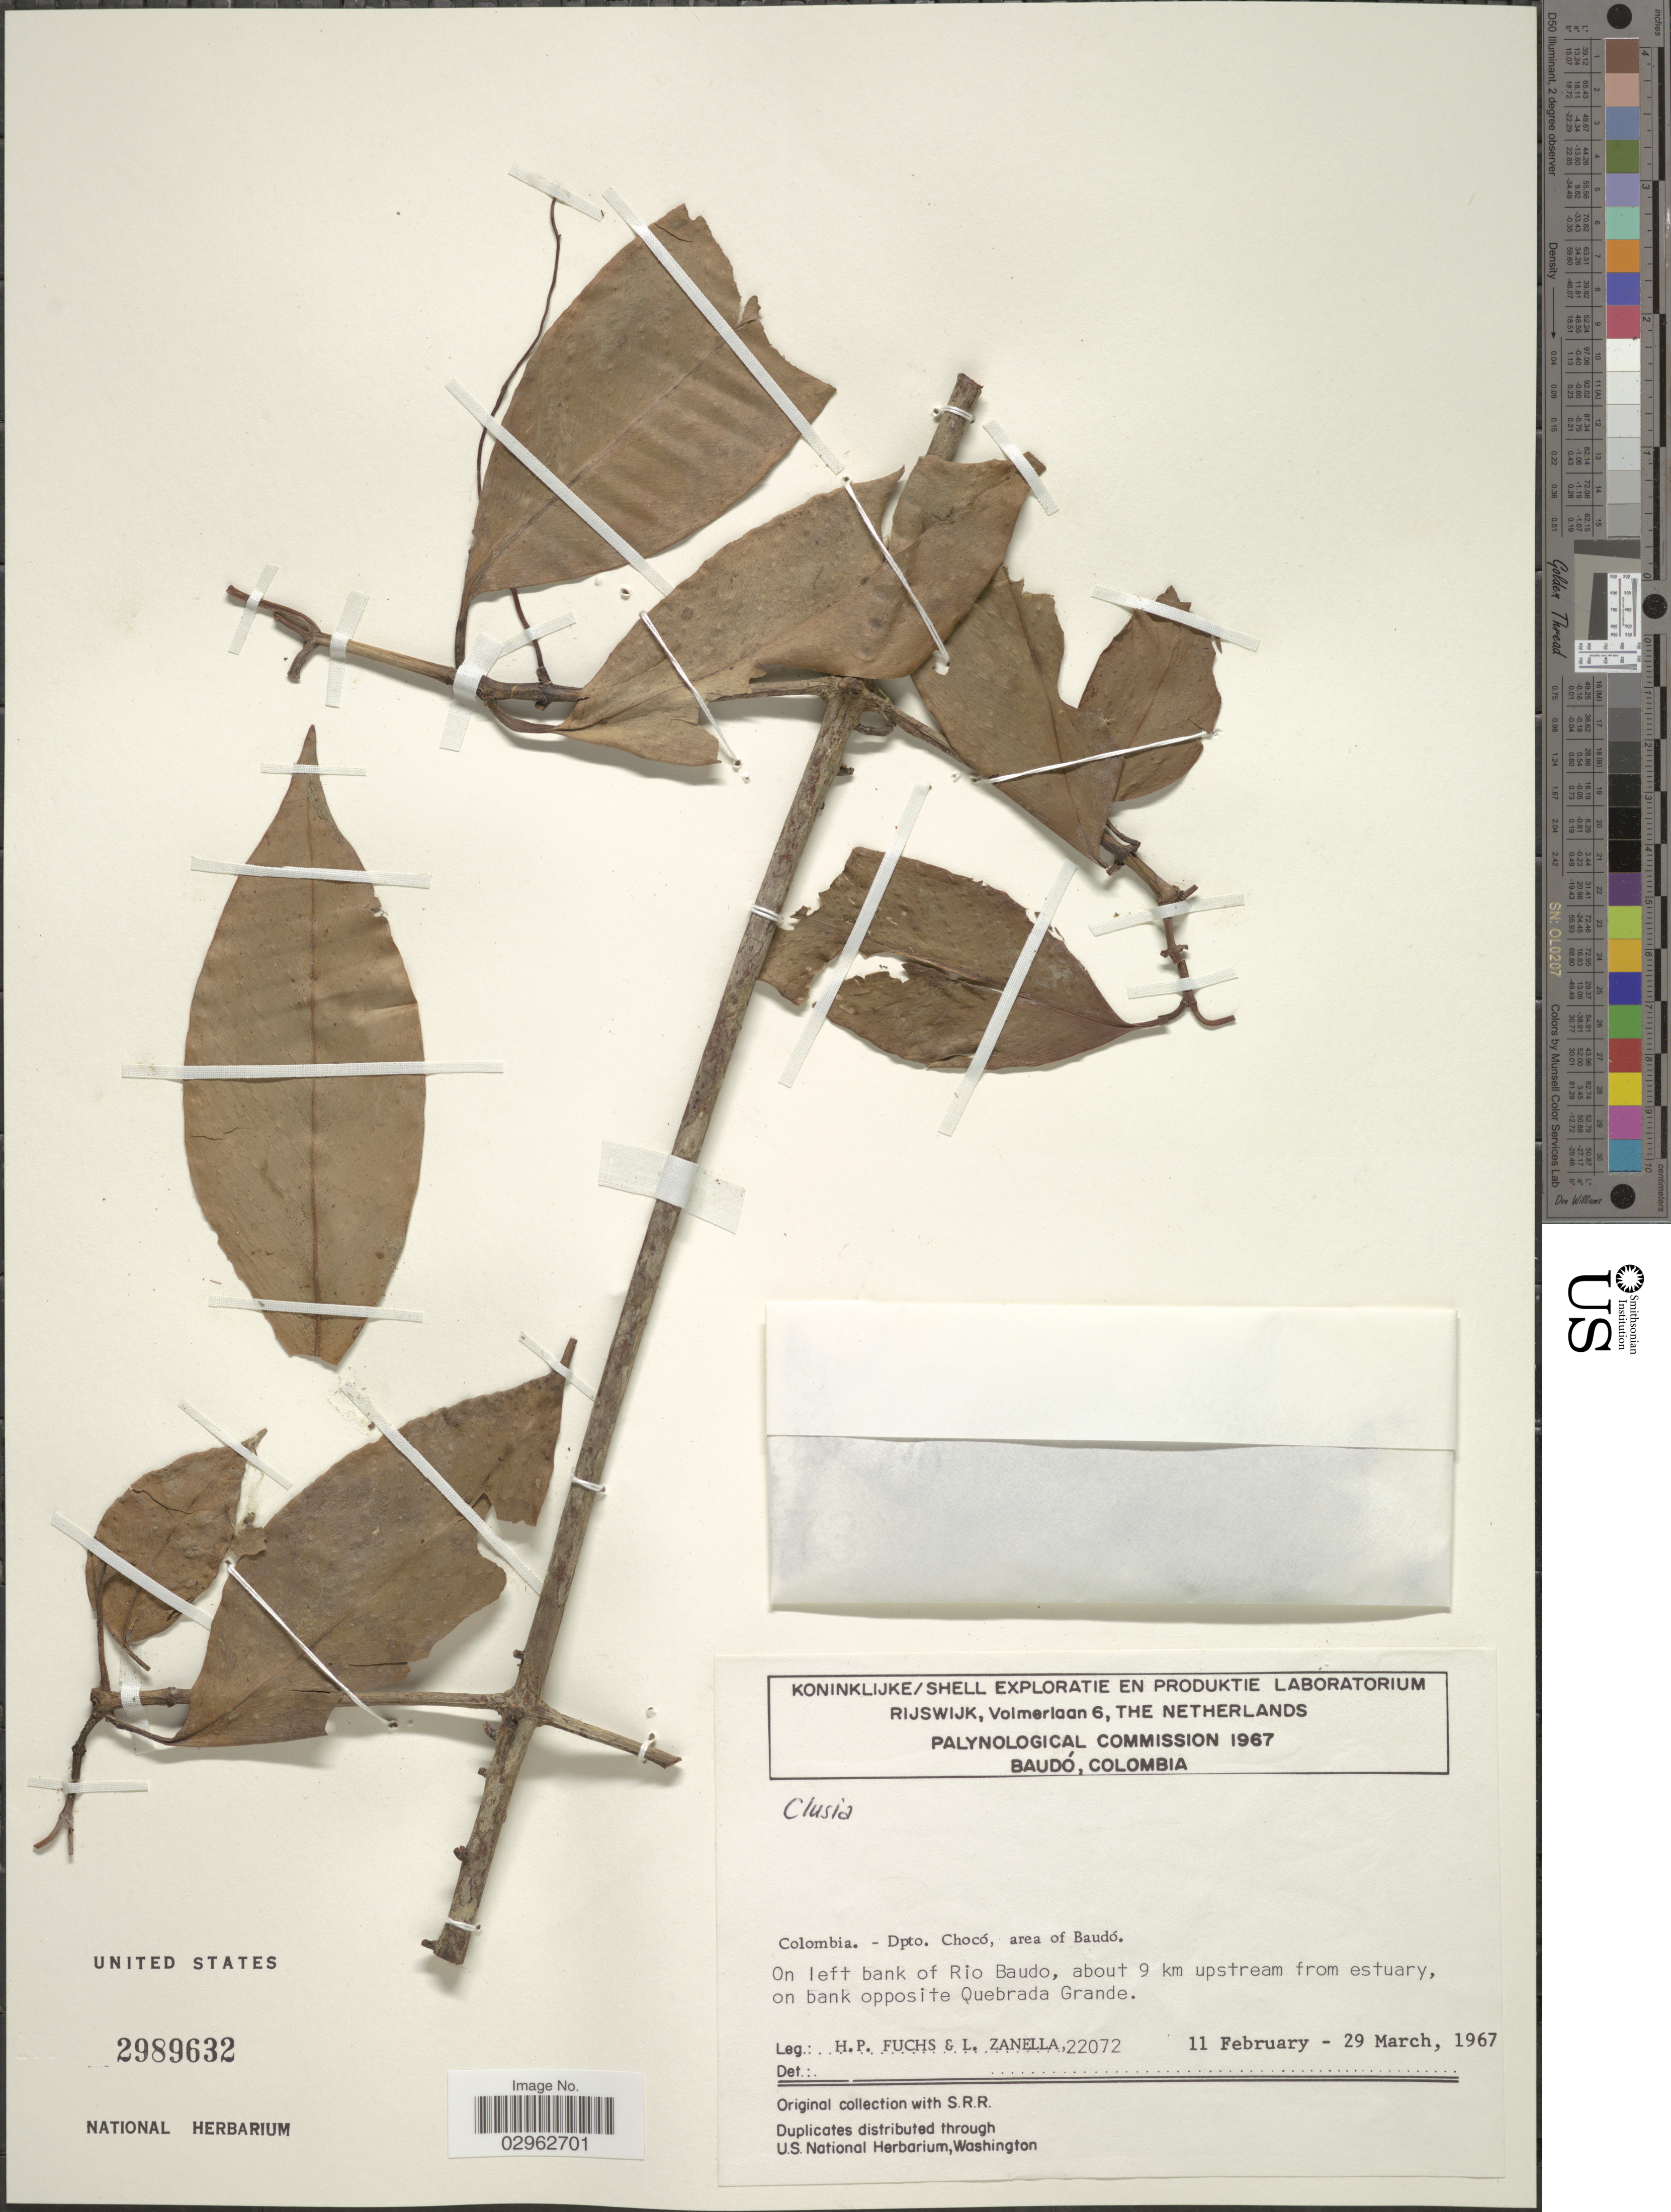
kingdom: Plantae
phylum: Tracheophyta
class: Magnoliopsida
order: Malpighiales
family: Clusiaceae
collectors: H. P. Fuchs & L. Zanella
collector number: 22072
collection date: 1967-02-11/1967-03-29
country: Colombia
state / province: Chocó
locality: Dpto. Chocó, area of Baudó, On left bank of Rio Baudo, about 9 km upstream from estuary, on bank opposite Quebrada Grande.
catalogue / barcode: US 2989632